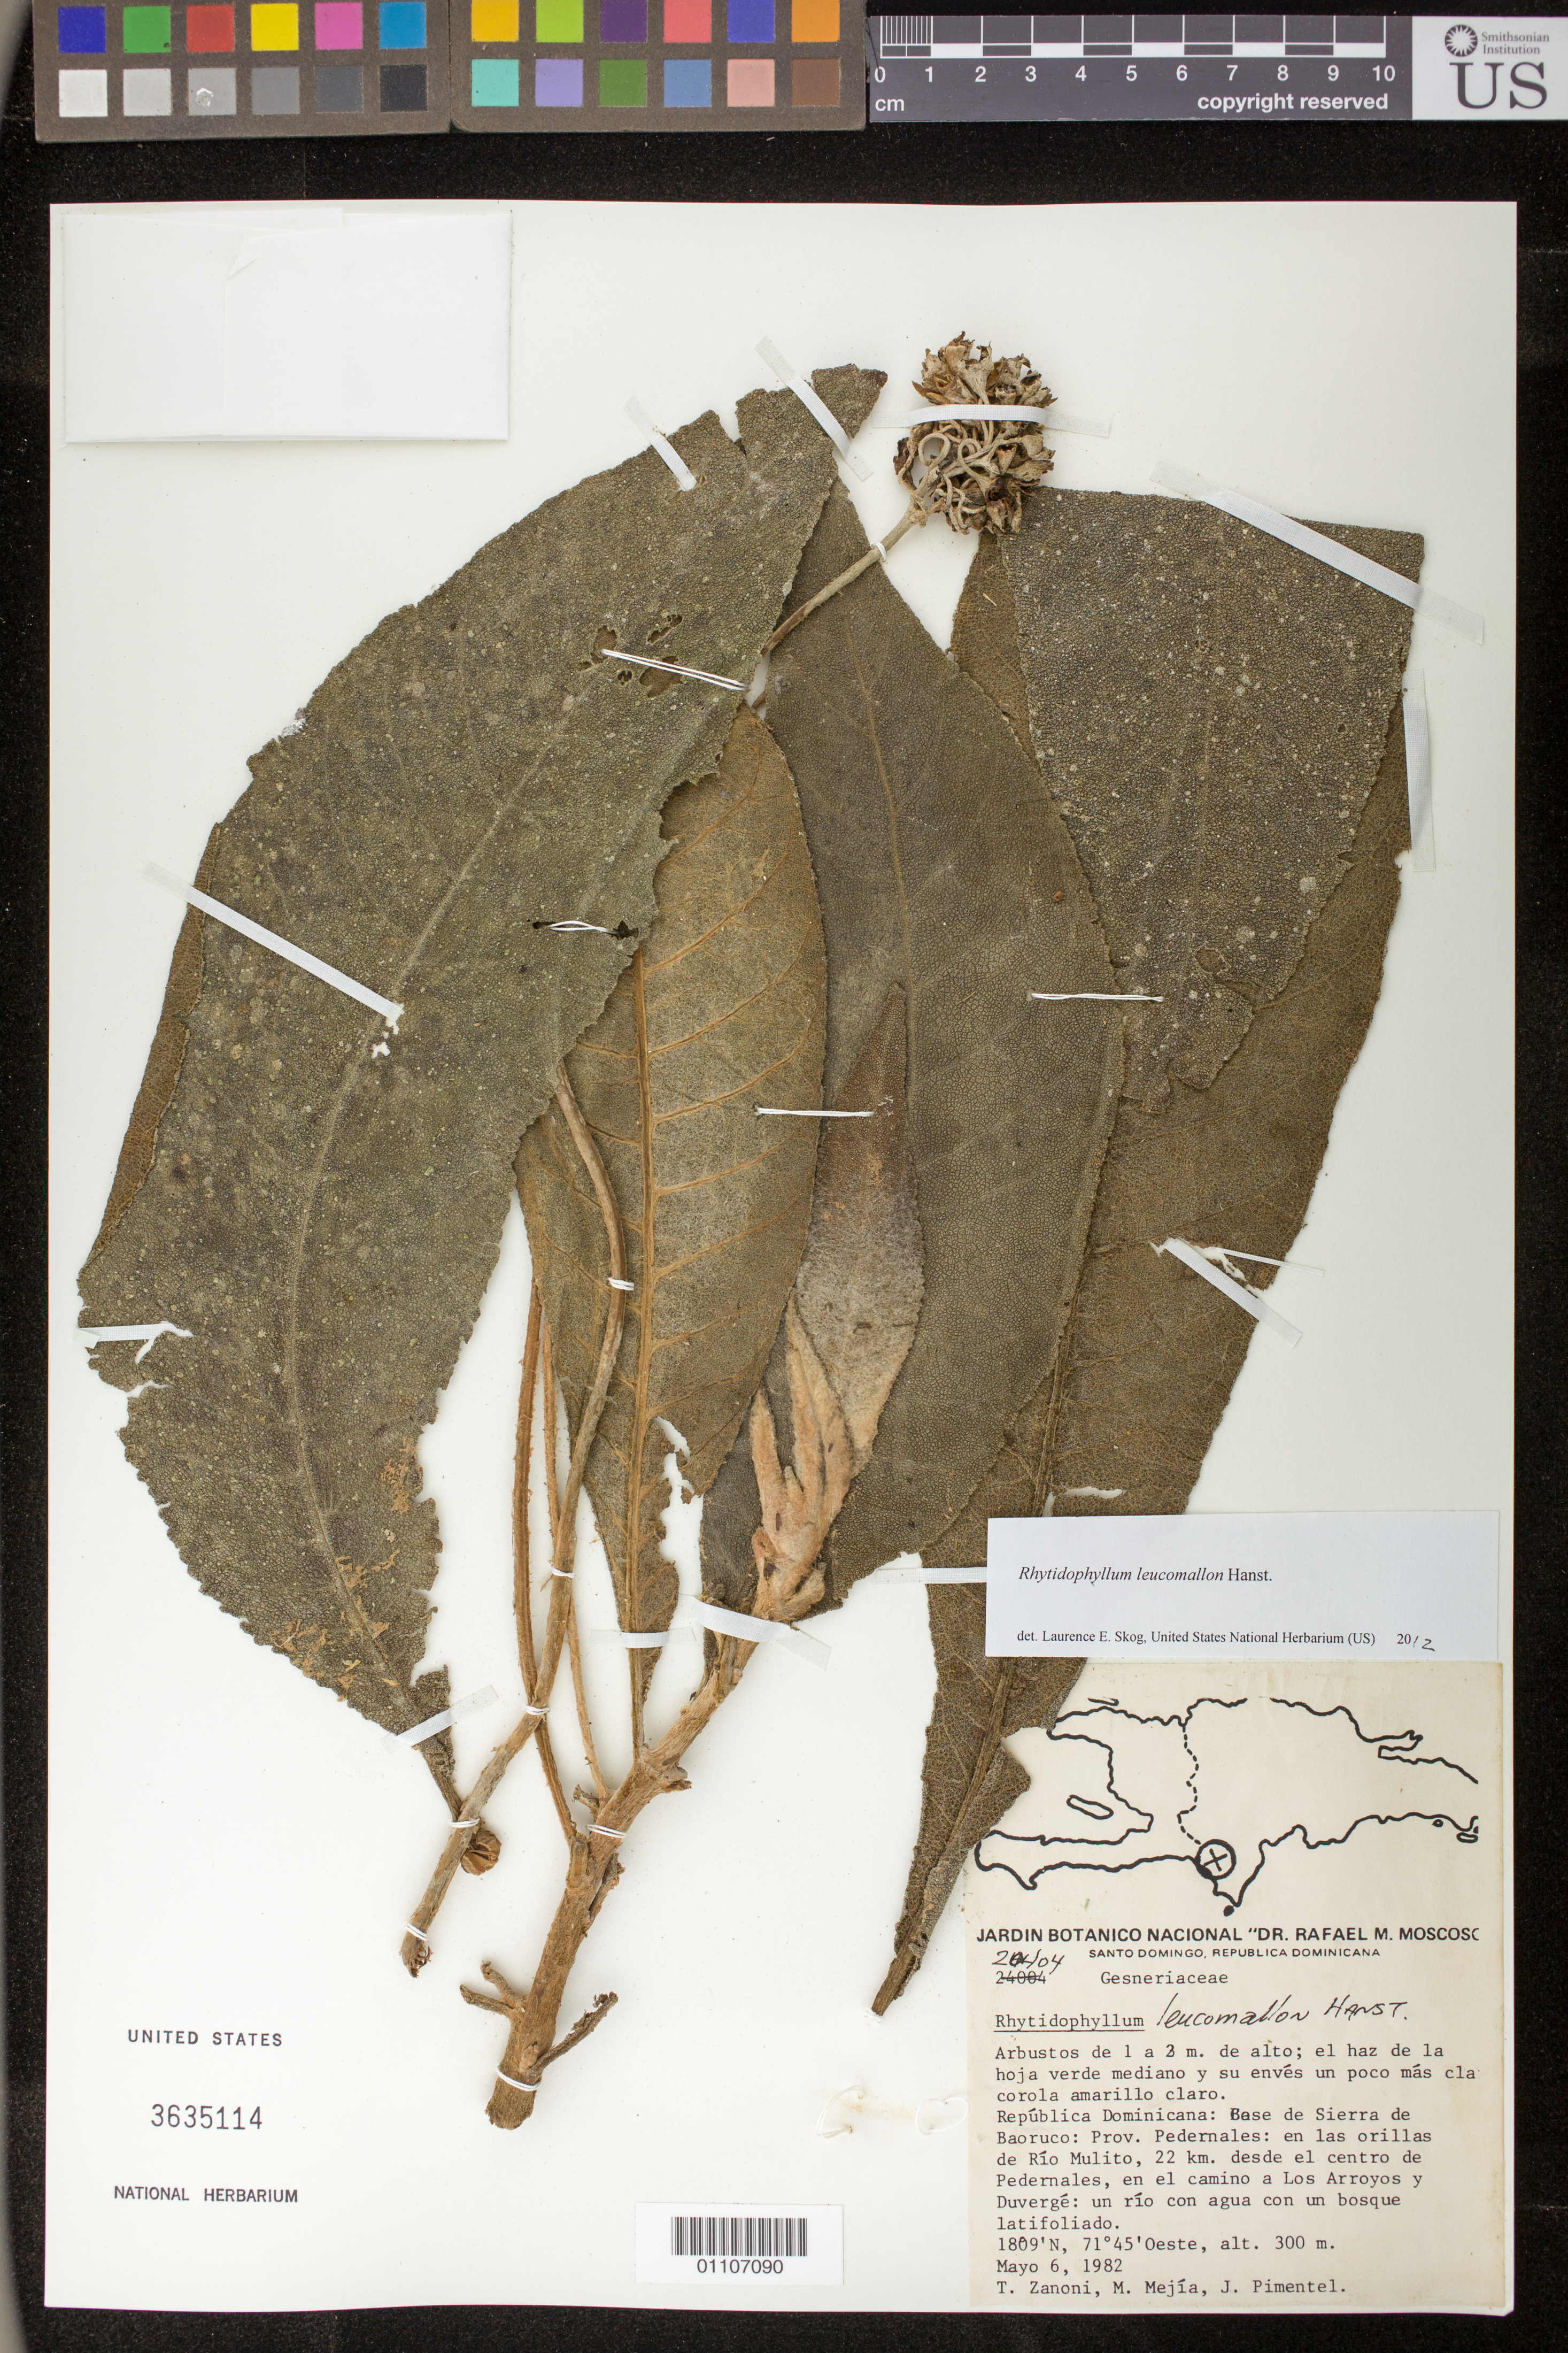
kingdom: Plantae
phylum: Tracheophyta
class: Magnoliopsida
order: Lamiales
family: Gesneriaceae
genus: Rhytidophyllum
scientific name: Rhytidophyllum leucomallon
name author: Hanst.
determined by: Skog, Laurence E.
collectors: T. A. Zanoni, M. Mejia & J. Pimentel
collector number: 20404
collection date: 1982-05-06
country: Dominican Republic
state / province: Pedernales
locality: Base de Sierra de Baoruco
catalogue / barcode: US 3635114